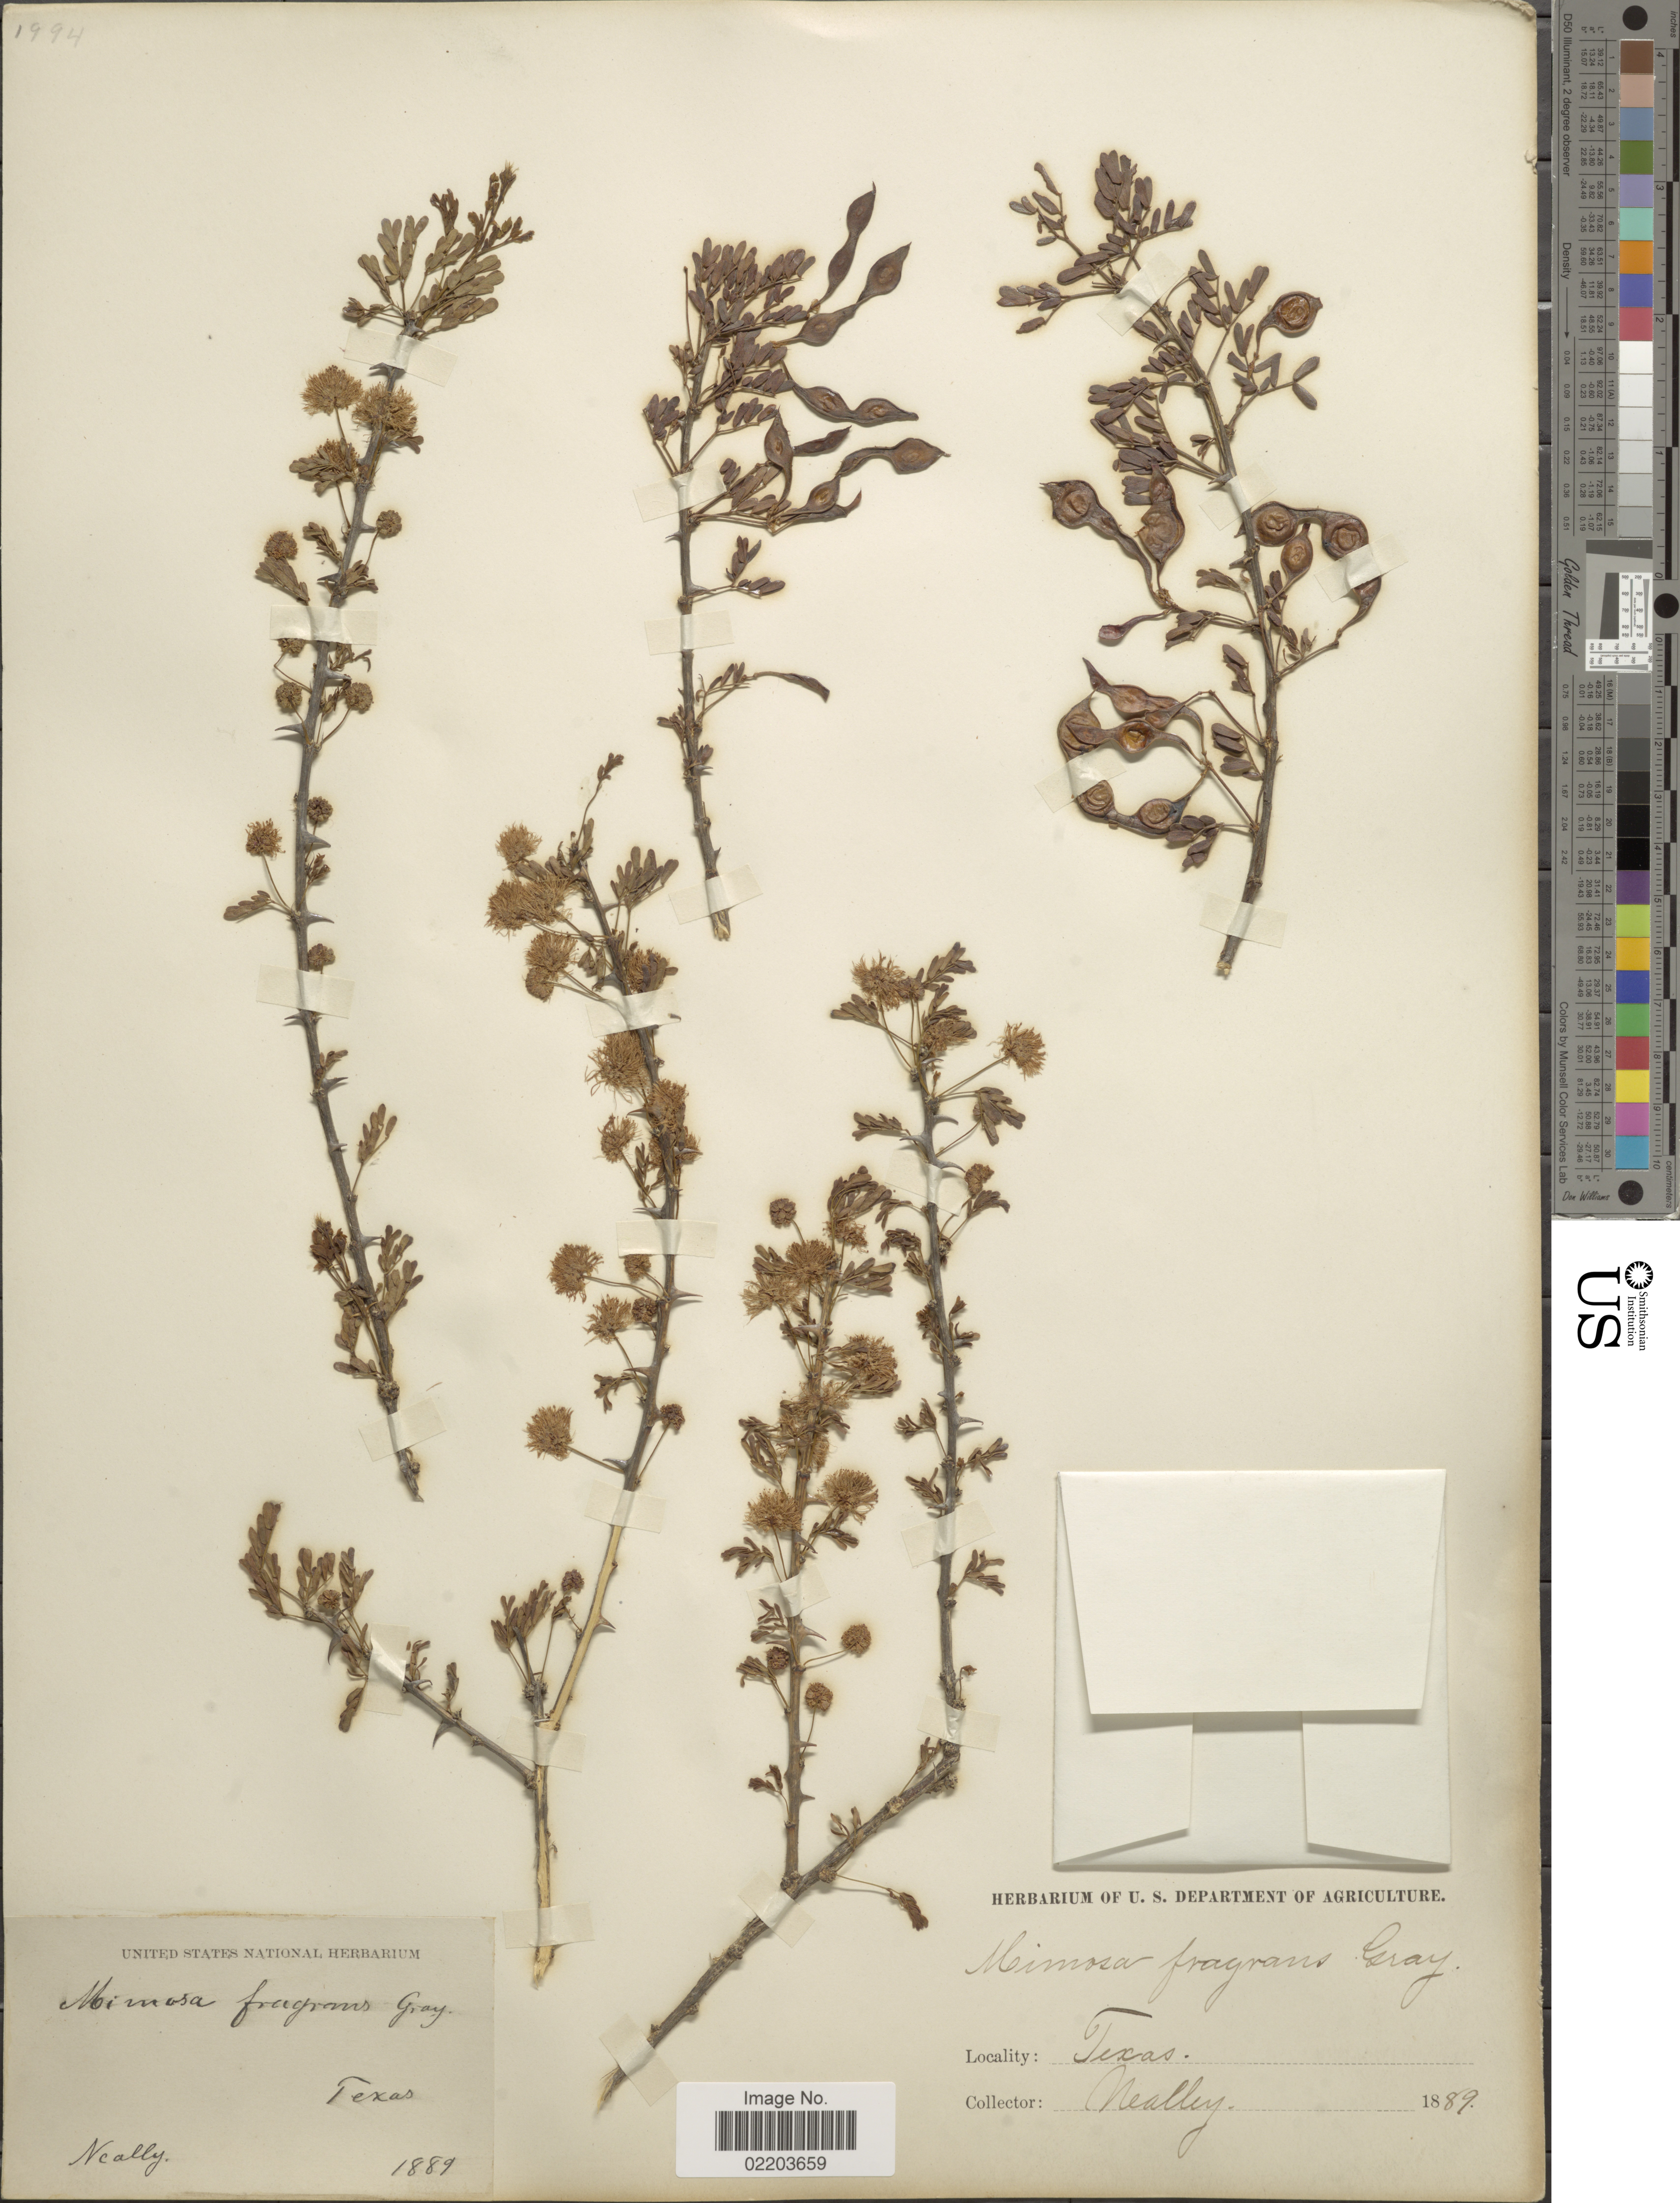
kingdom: Plantae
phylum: Tracheophyta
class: Magnoliopsida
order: Fabales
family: Fabaceae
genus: Mimosa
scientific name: Mimosa borealis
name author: A. Gray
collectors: Nealley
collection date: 1889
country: United States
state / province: Texas